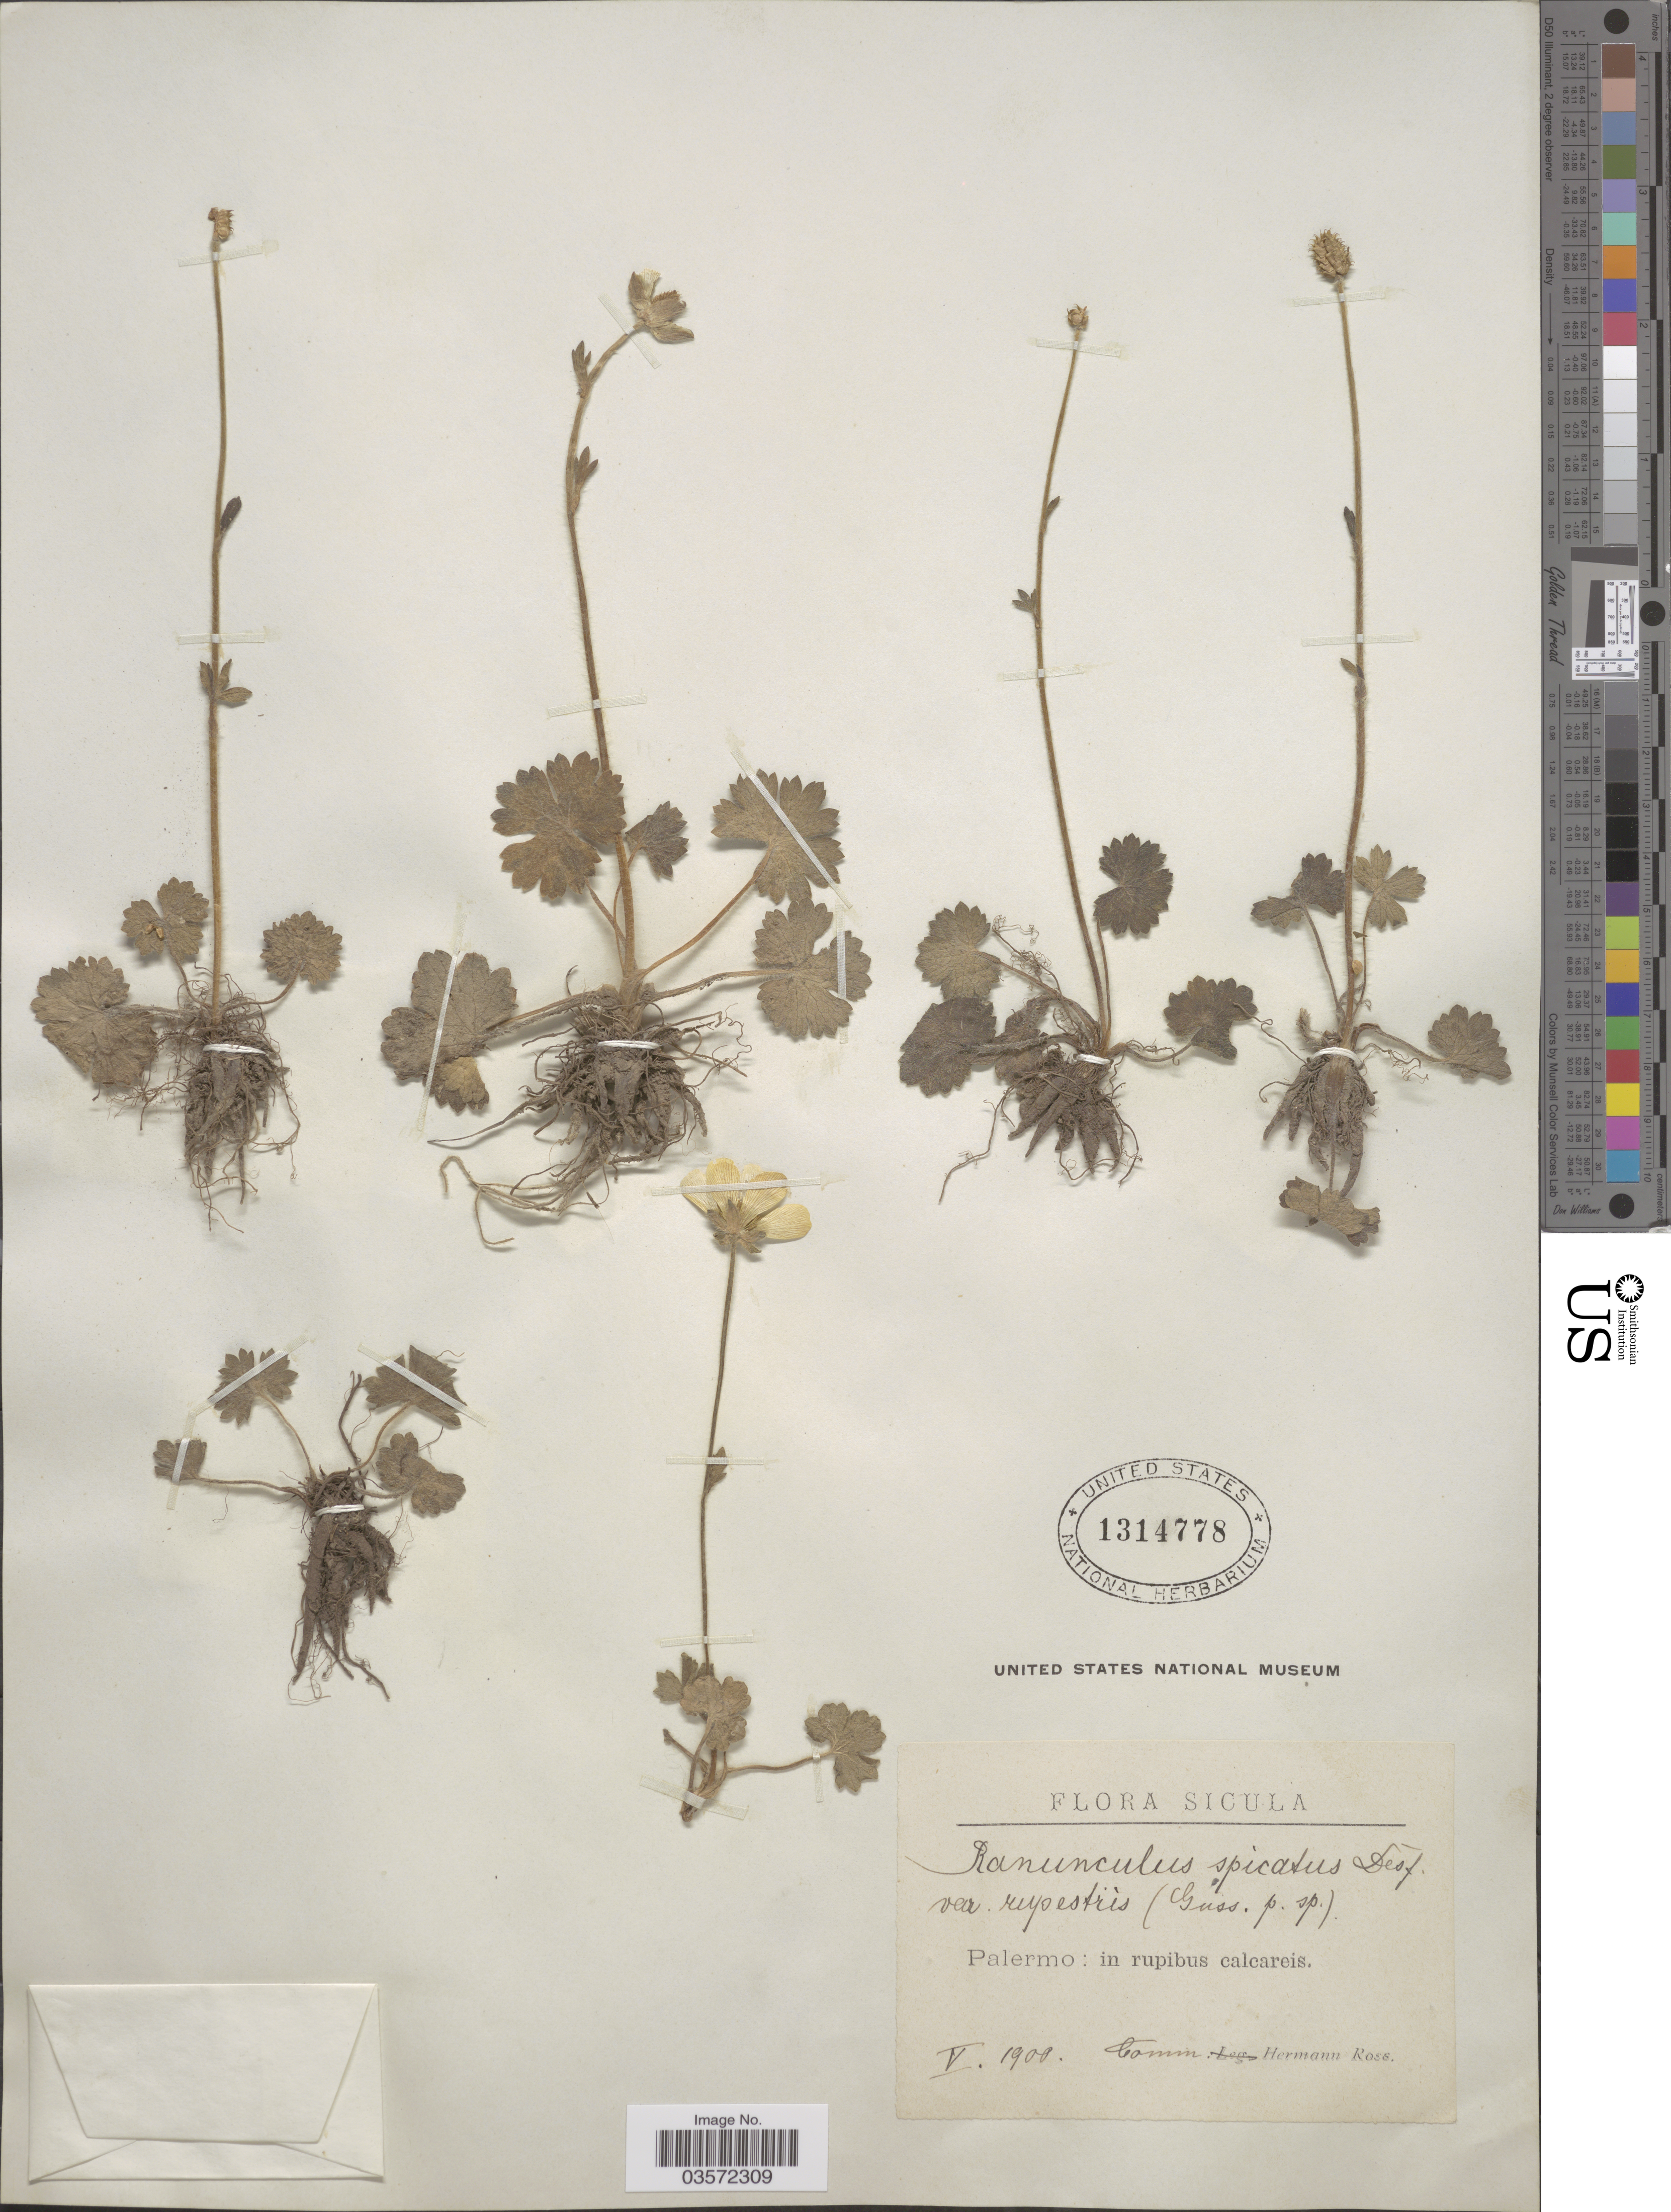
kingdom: Plantae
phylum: Tracheophyta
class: Magnoliopsida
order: Ranunculales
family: Ranunculaceae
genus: Ranunculus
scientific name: Ranunculus spicatus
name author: Desf.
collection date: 1900-05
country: Italy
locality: Sicula. Palermo: in rupibus calcareis.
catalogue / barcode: US 1314778